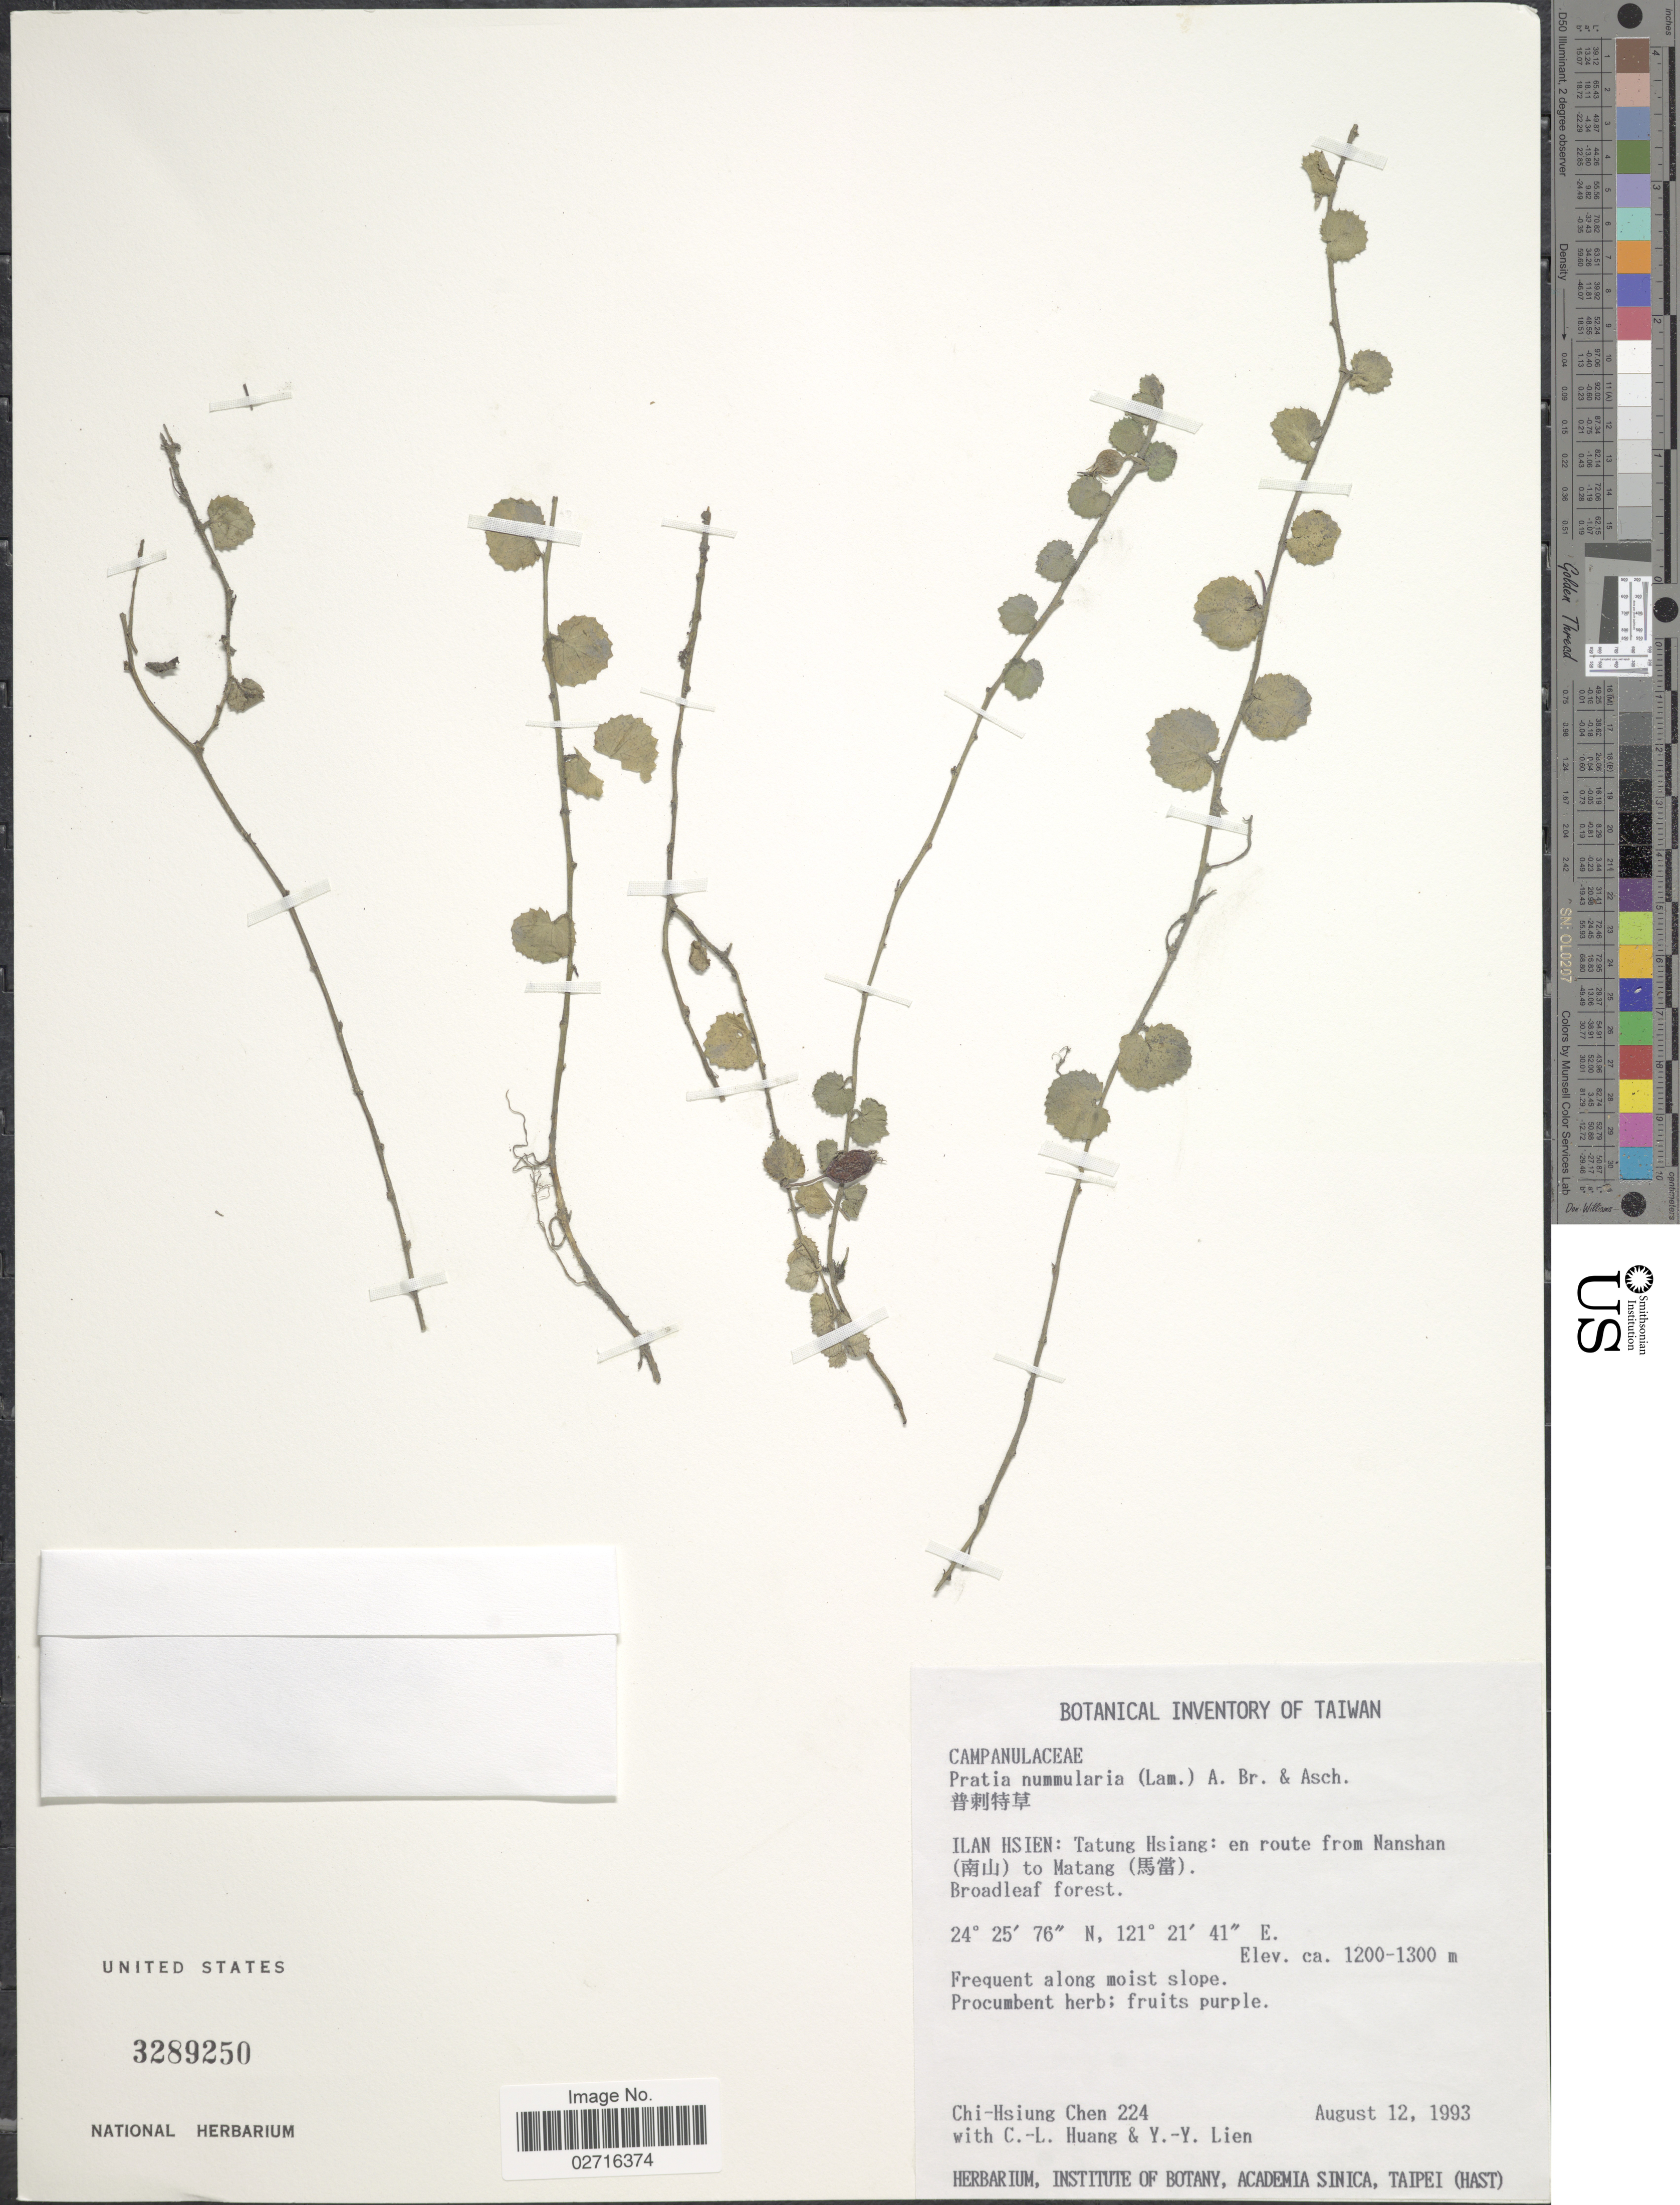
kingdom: Plantae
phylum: Tracheophyta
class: Magnoliopsida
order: Asterales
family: Campanulaceae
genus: Pratia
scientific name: Pratia nummularia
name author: (Lam.) A. Braun & Asch.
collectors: C.-H. Chen, C.-L. Huang & Y. Y. Lien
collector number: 224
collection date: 1993-08-12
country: Taiwan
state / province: Ilan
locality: Ilan Hsien: Tatung Hsiang: en route from Nanshan (X) to Matang (X), Broadleaf forest. Frequent along moist slope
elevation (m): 1200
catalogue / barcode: US 3289250